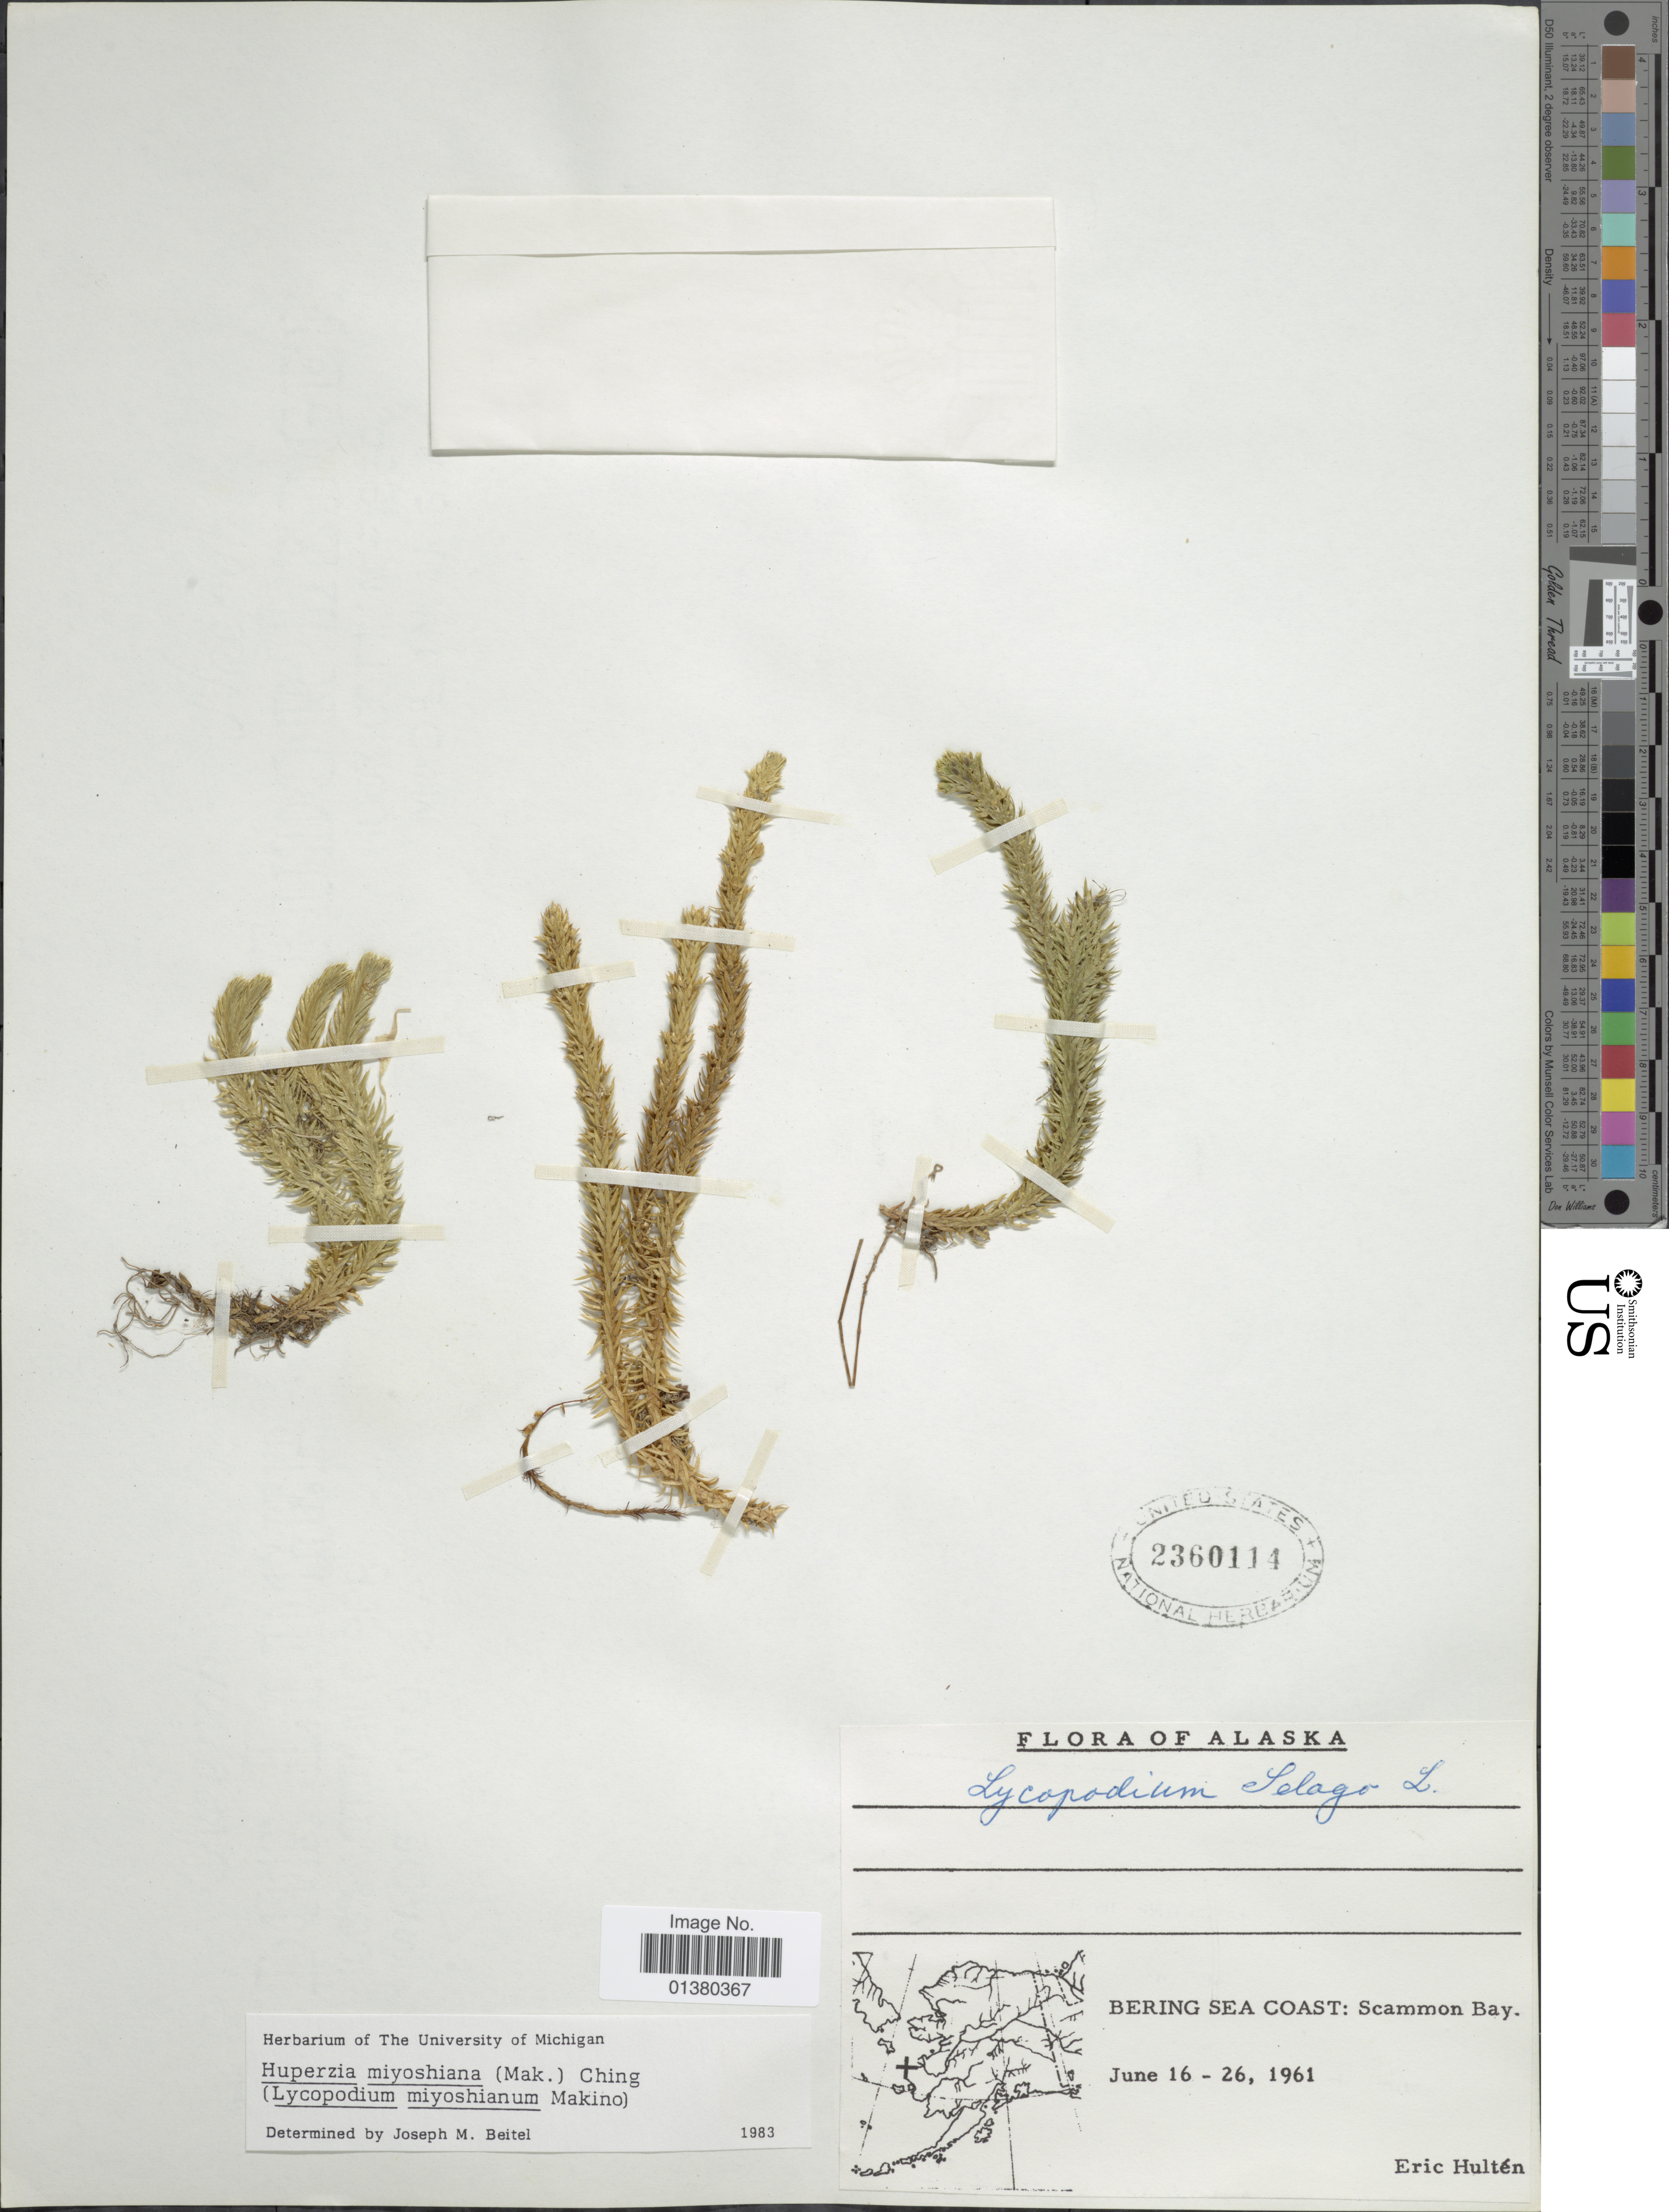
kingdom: Plantae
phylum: Tracheophyta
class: Lycopodiopsida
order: Lycopodiales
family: Lycopodiaceae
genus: Huperzia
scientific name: Huperzia miyoshiana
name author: (Makino) Ching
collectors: E. G. Hultén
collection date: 1961-06-16/1961-06-26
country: United States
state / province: Alaska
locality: Bering Sea Coast: Scammon Bay.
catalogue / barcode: US 2360114